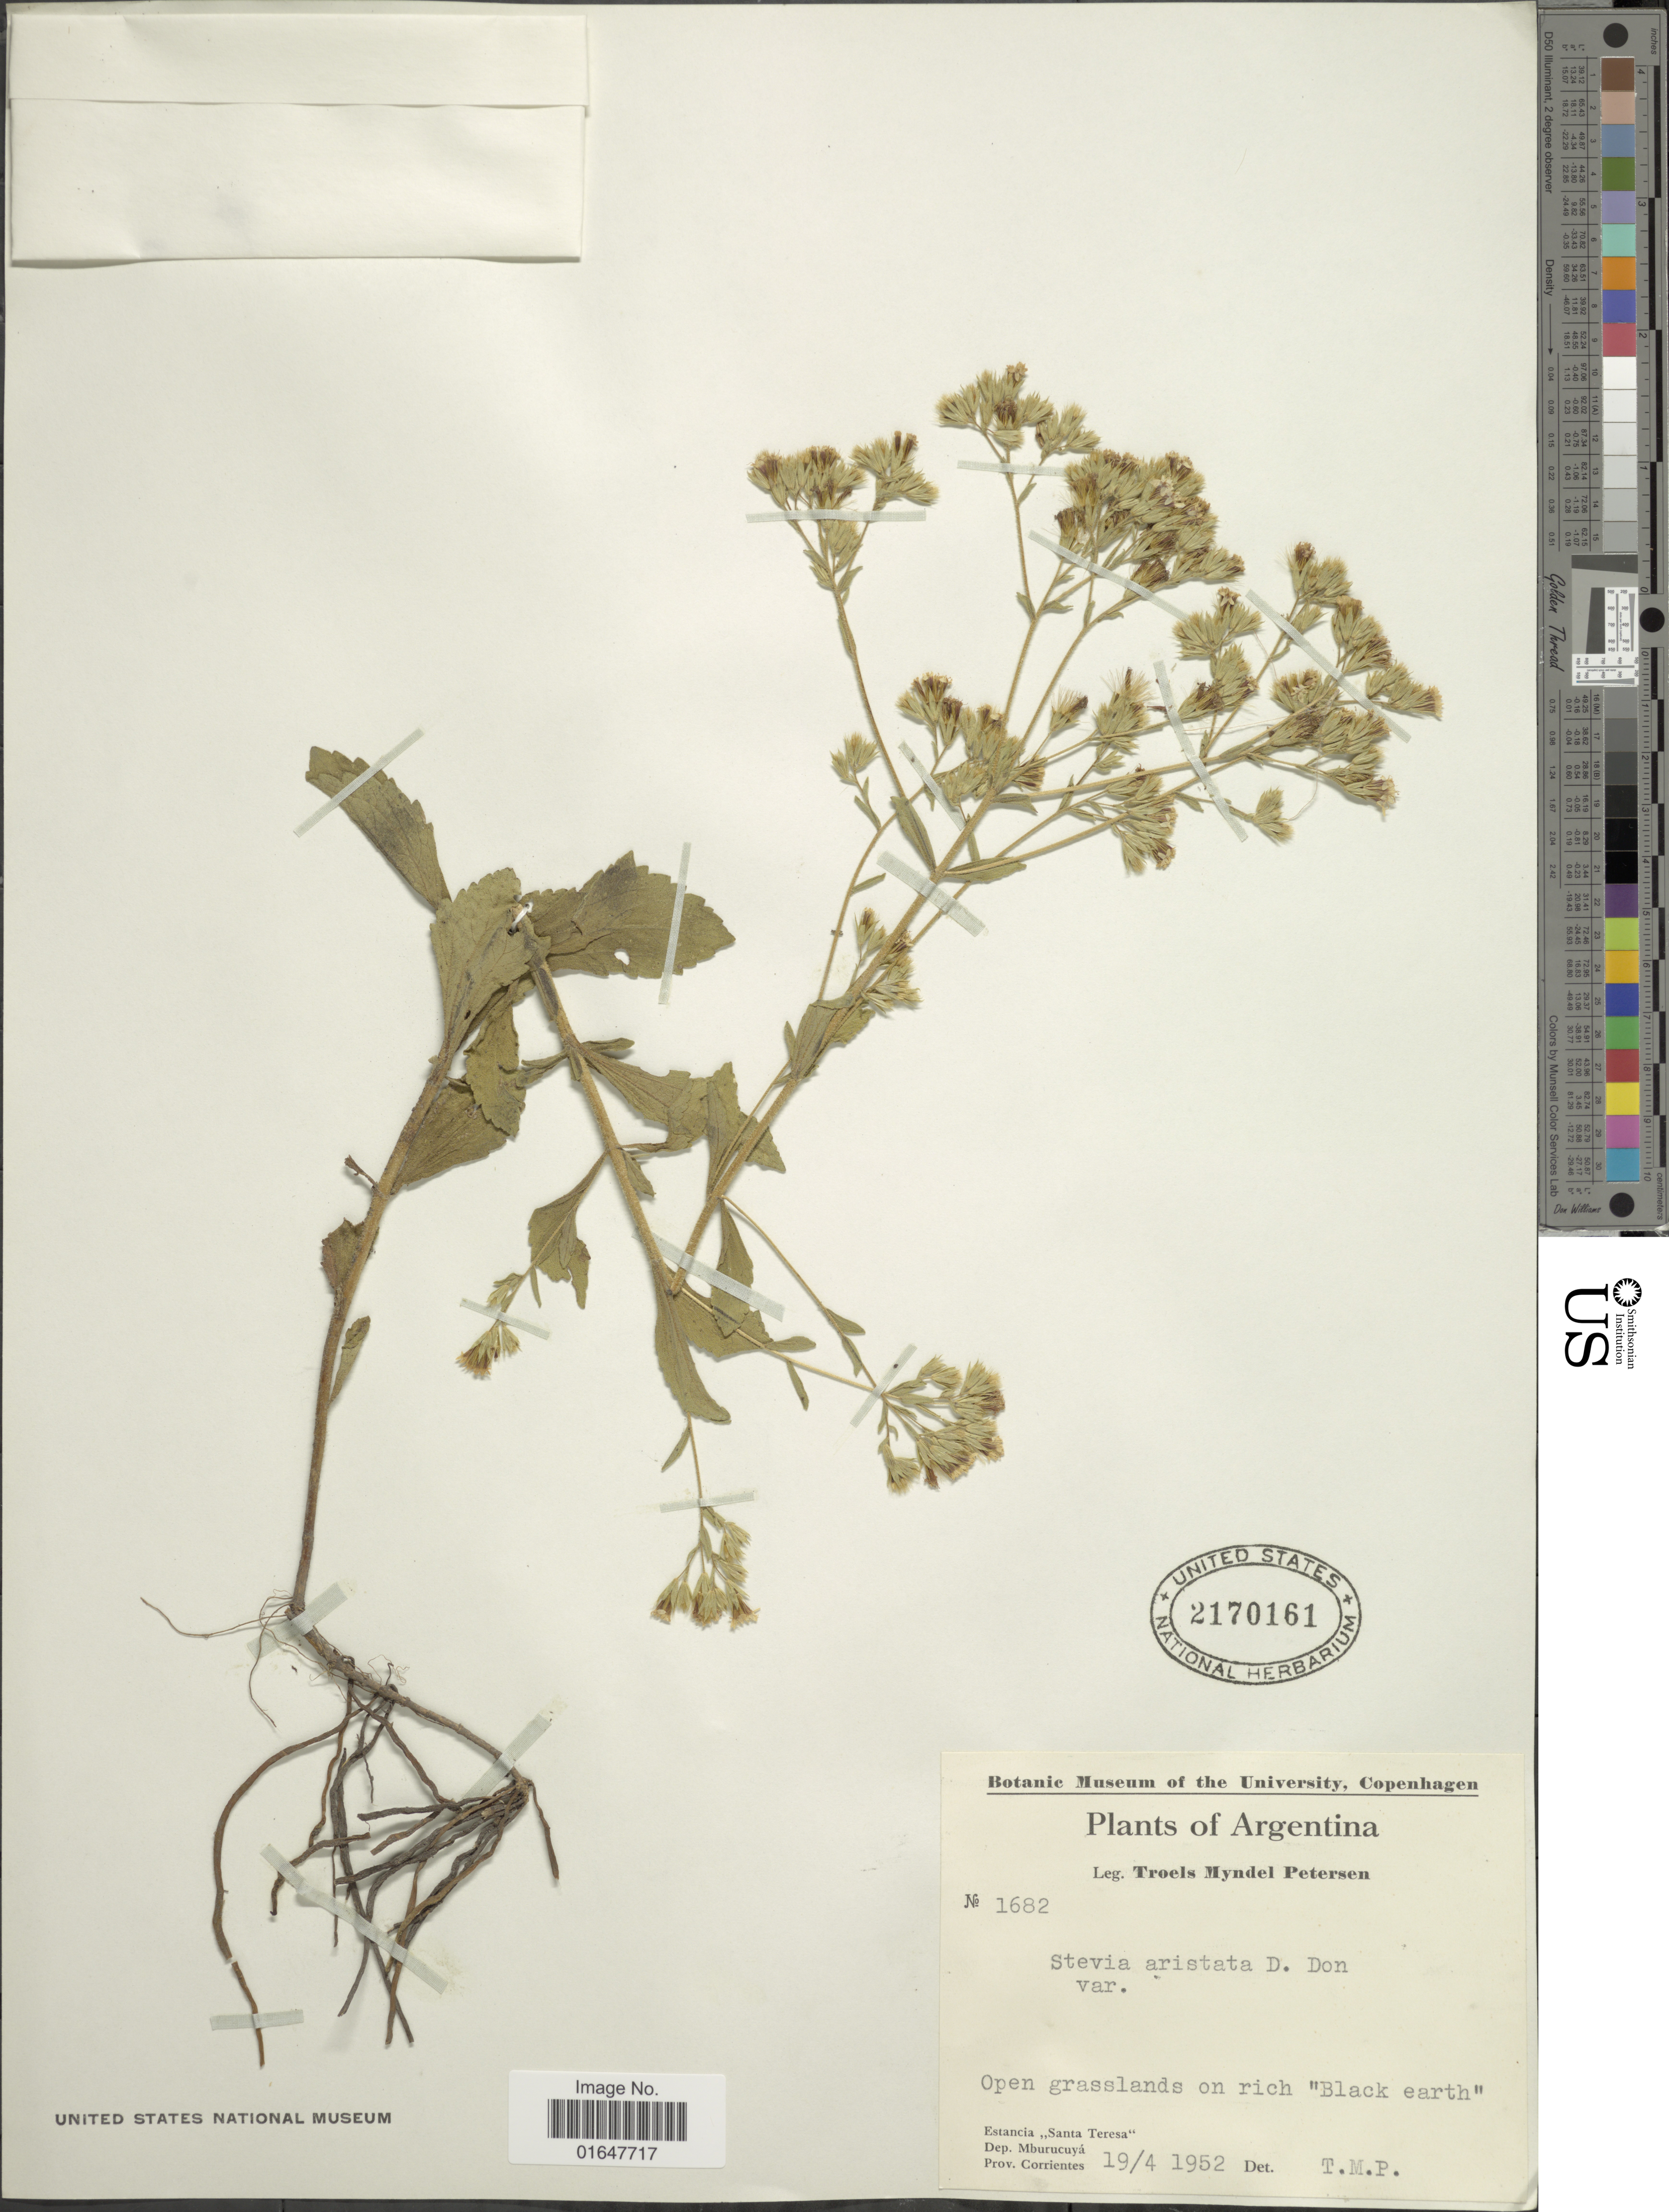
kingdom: Plantae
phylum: Tracheophyta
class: Magnoliopsida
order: Asterales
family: Asteraceae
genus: Stevia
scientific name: Stevia aristata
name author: D. Don ex Hook. & Arn.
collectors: T. M. Petersen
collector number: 1682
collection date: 1952-04-19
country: Argentina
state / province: Corrientes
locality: Estancia Santa Teresa, Dep. Mburucuya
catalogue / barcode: US 2170161